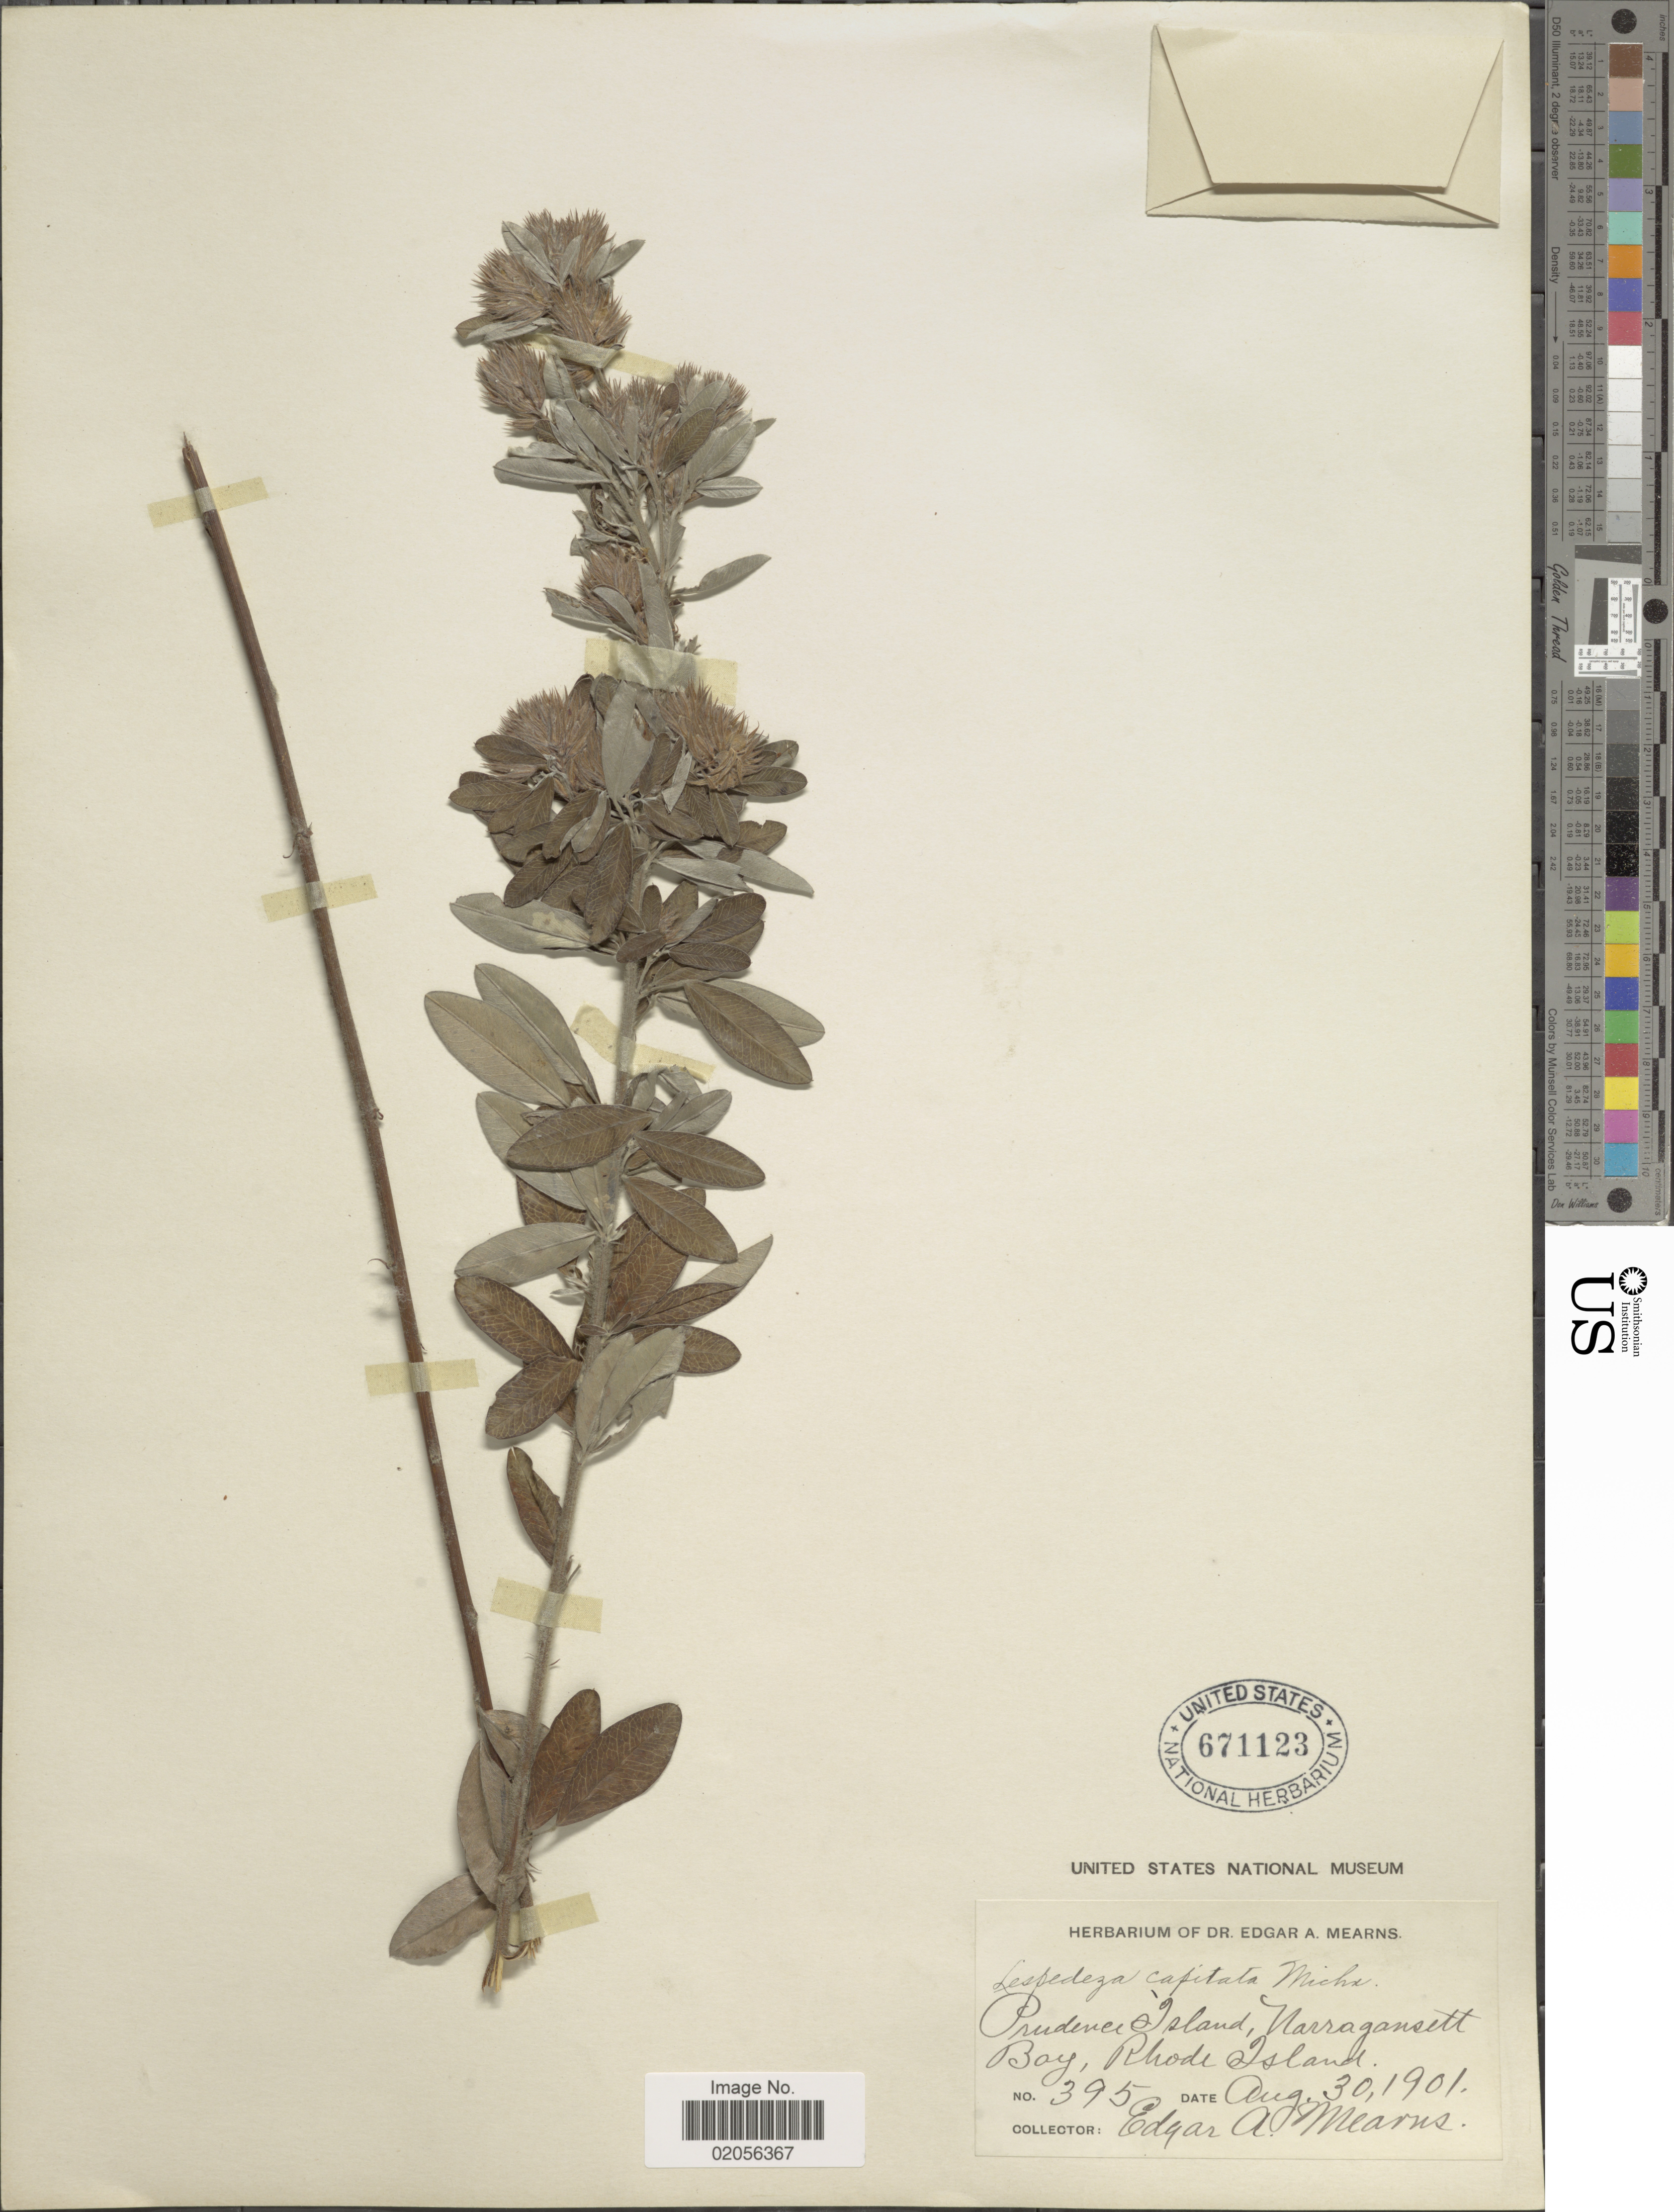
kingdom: Plantae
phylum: Tracheophyta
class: Magnoliopsida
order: Fabales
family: Fabaceae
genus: Lespedeza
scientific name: Lespedeza capitata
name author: Michx.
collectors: E. A. Mearns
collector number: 395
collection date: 1901-08-30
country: United States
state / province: Rhode Island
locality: Prudence Island, Narragansett Bay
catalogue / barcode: US 671123